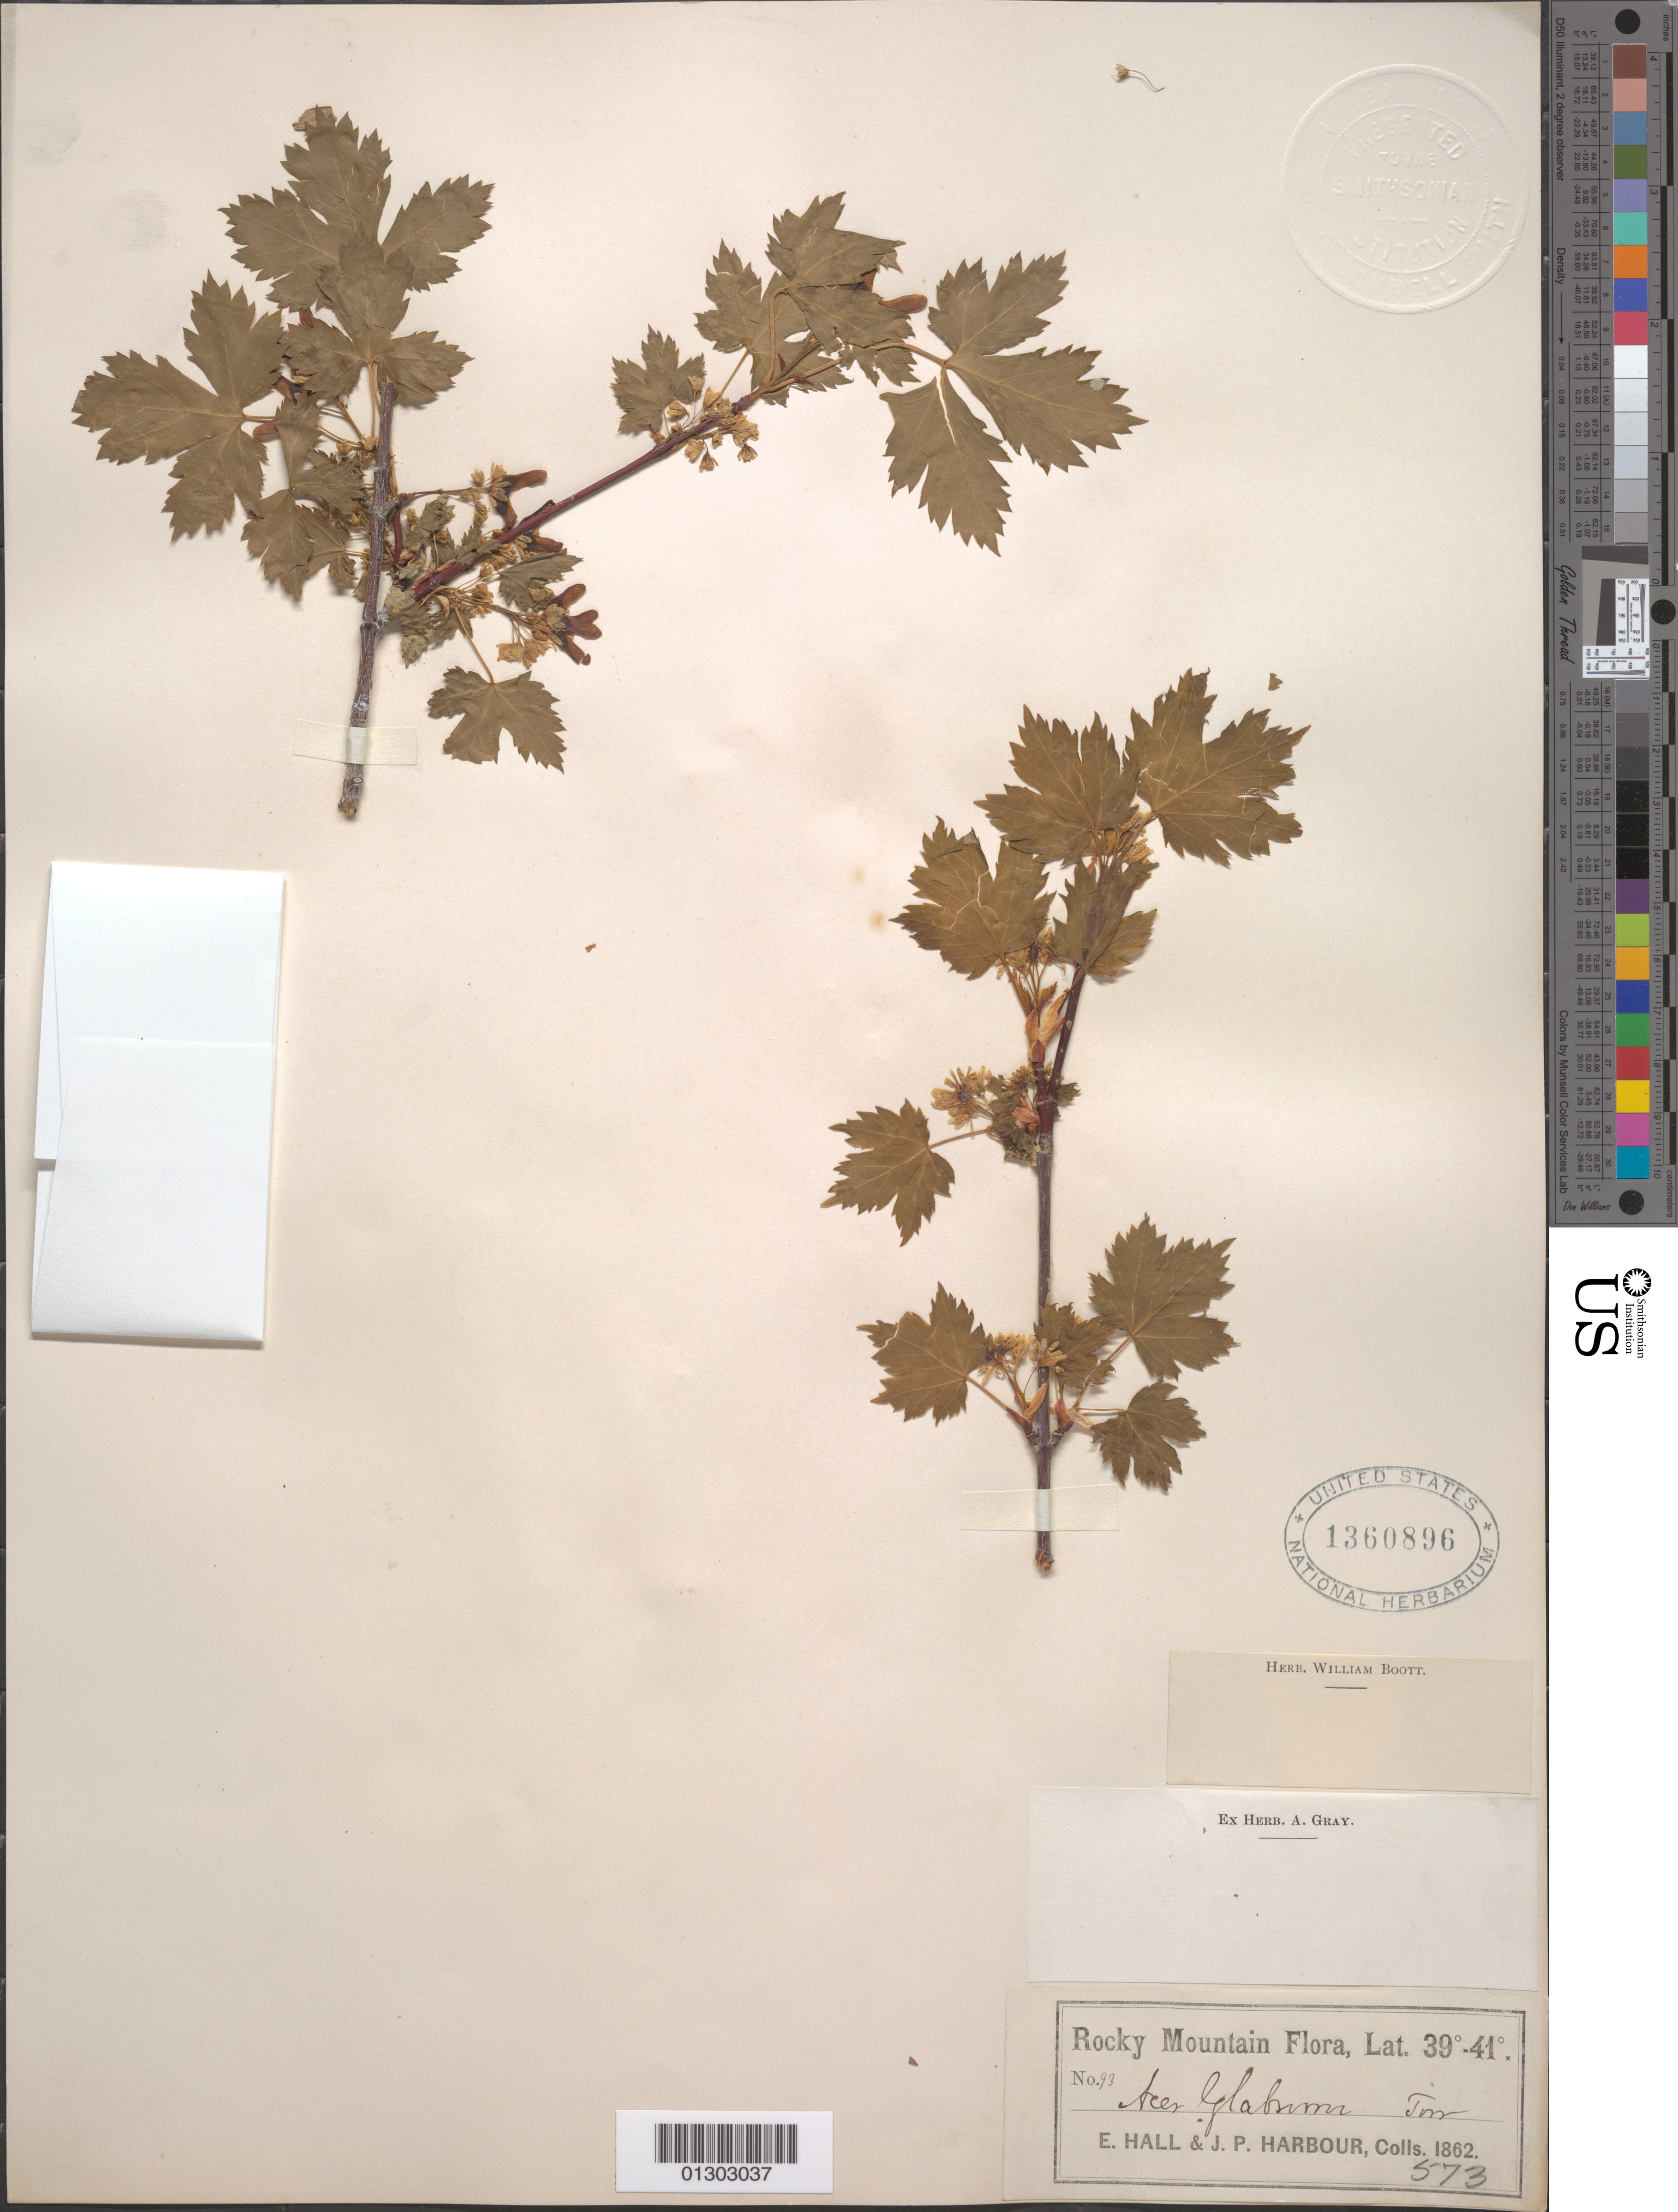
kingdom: Plantae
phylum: Tracheophyta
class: Magnoliopsida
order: Sapindales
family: Sapindaceae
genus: Acer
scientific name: Acer glabrum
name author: Torr.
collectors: E. Hall & J. Harbour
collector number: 93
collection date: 1862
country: United States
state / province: Colorado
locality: Rocky Mtns.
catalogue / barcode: US 1360896